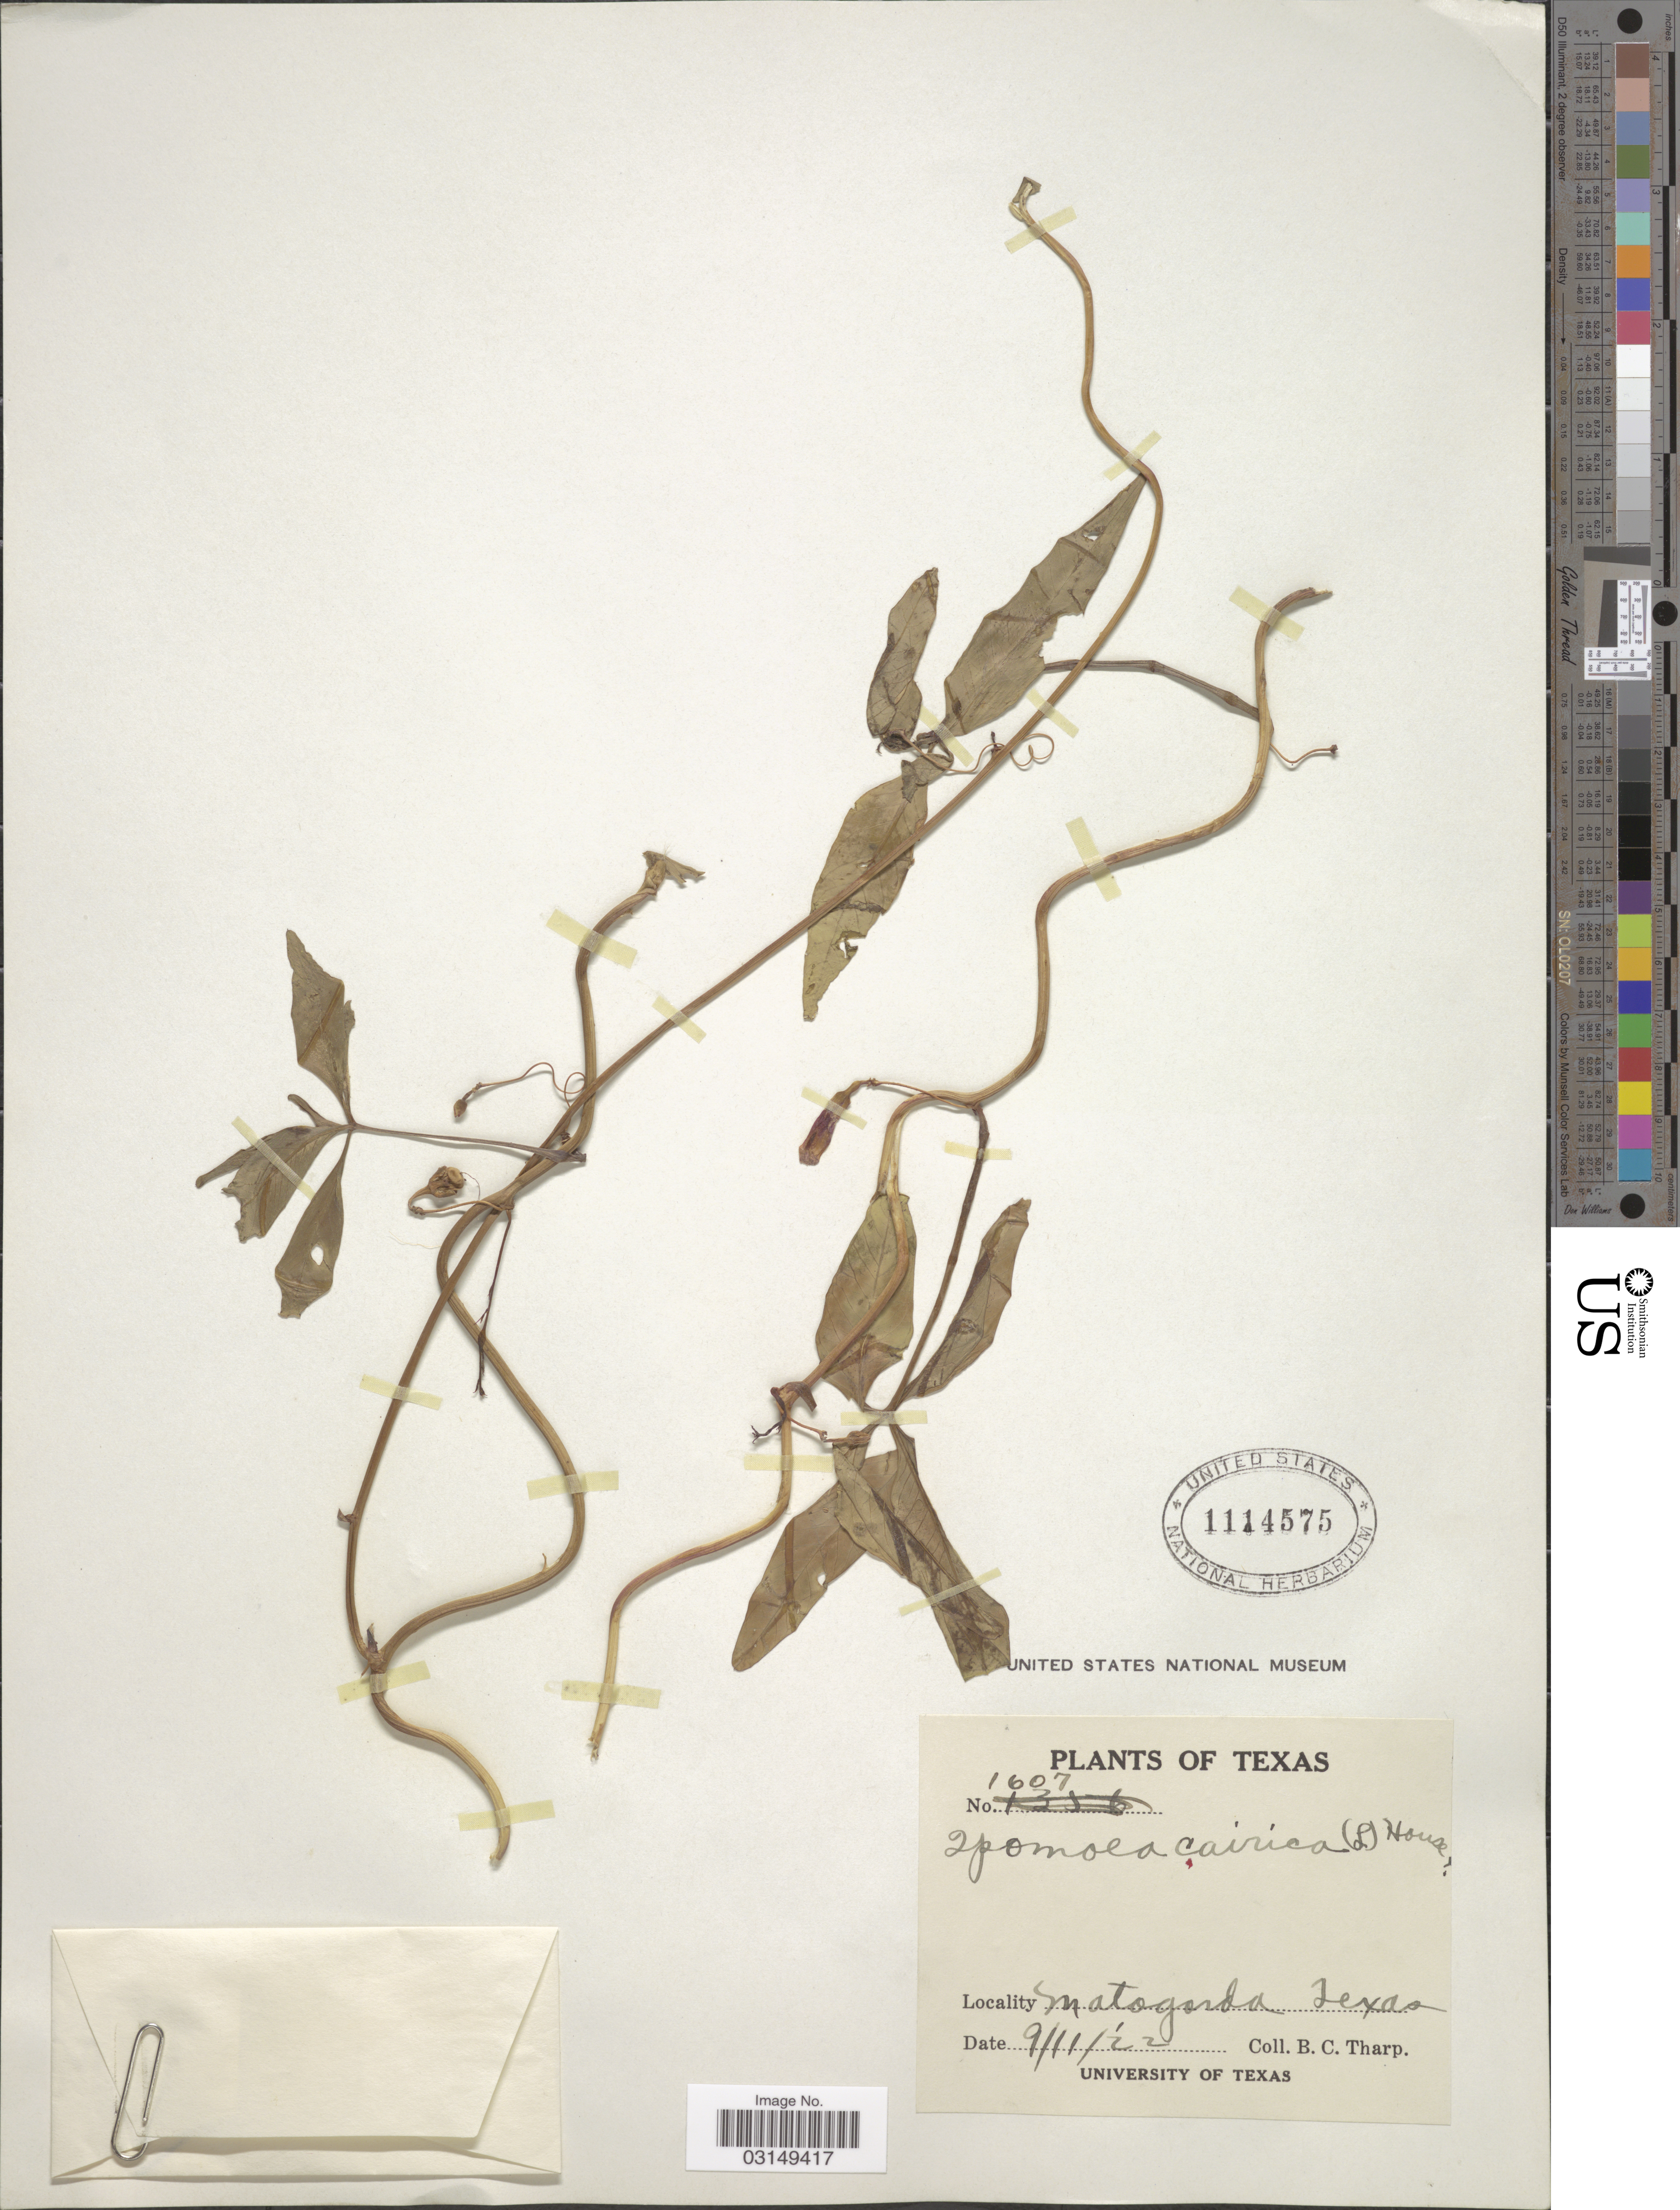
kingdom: Plantae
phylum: Tracheophyta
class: Magnoliopsida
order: Solanales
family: Convolvulaceae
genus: Ipomoea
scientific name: Ipomoea wrightii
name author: A. Gray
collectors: B. C. Tharp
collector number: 1607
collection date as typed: Transcribed d/m/y: 11/9/22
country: United States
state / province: Texas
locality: Matagorda.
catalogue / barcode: US 1114575